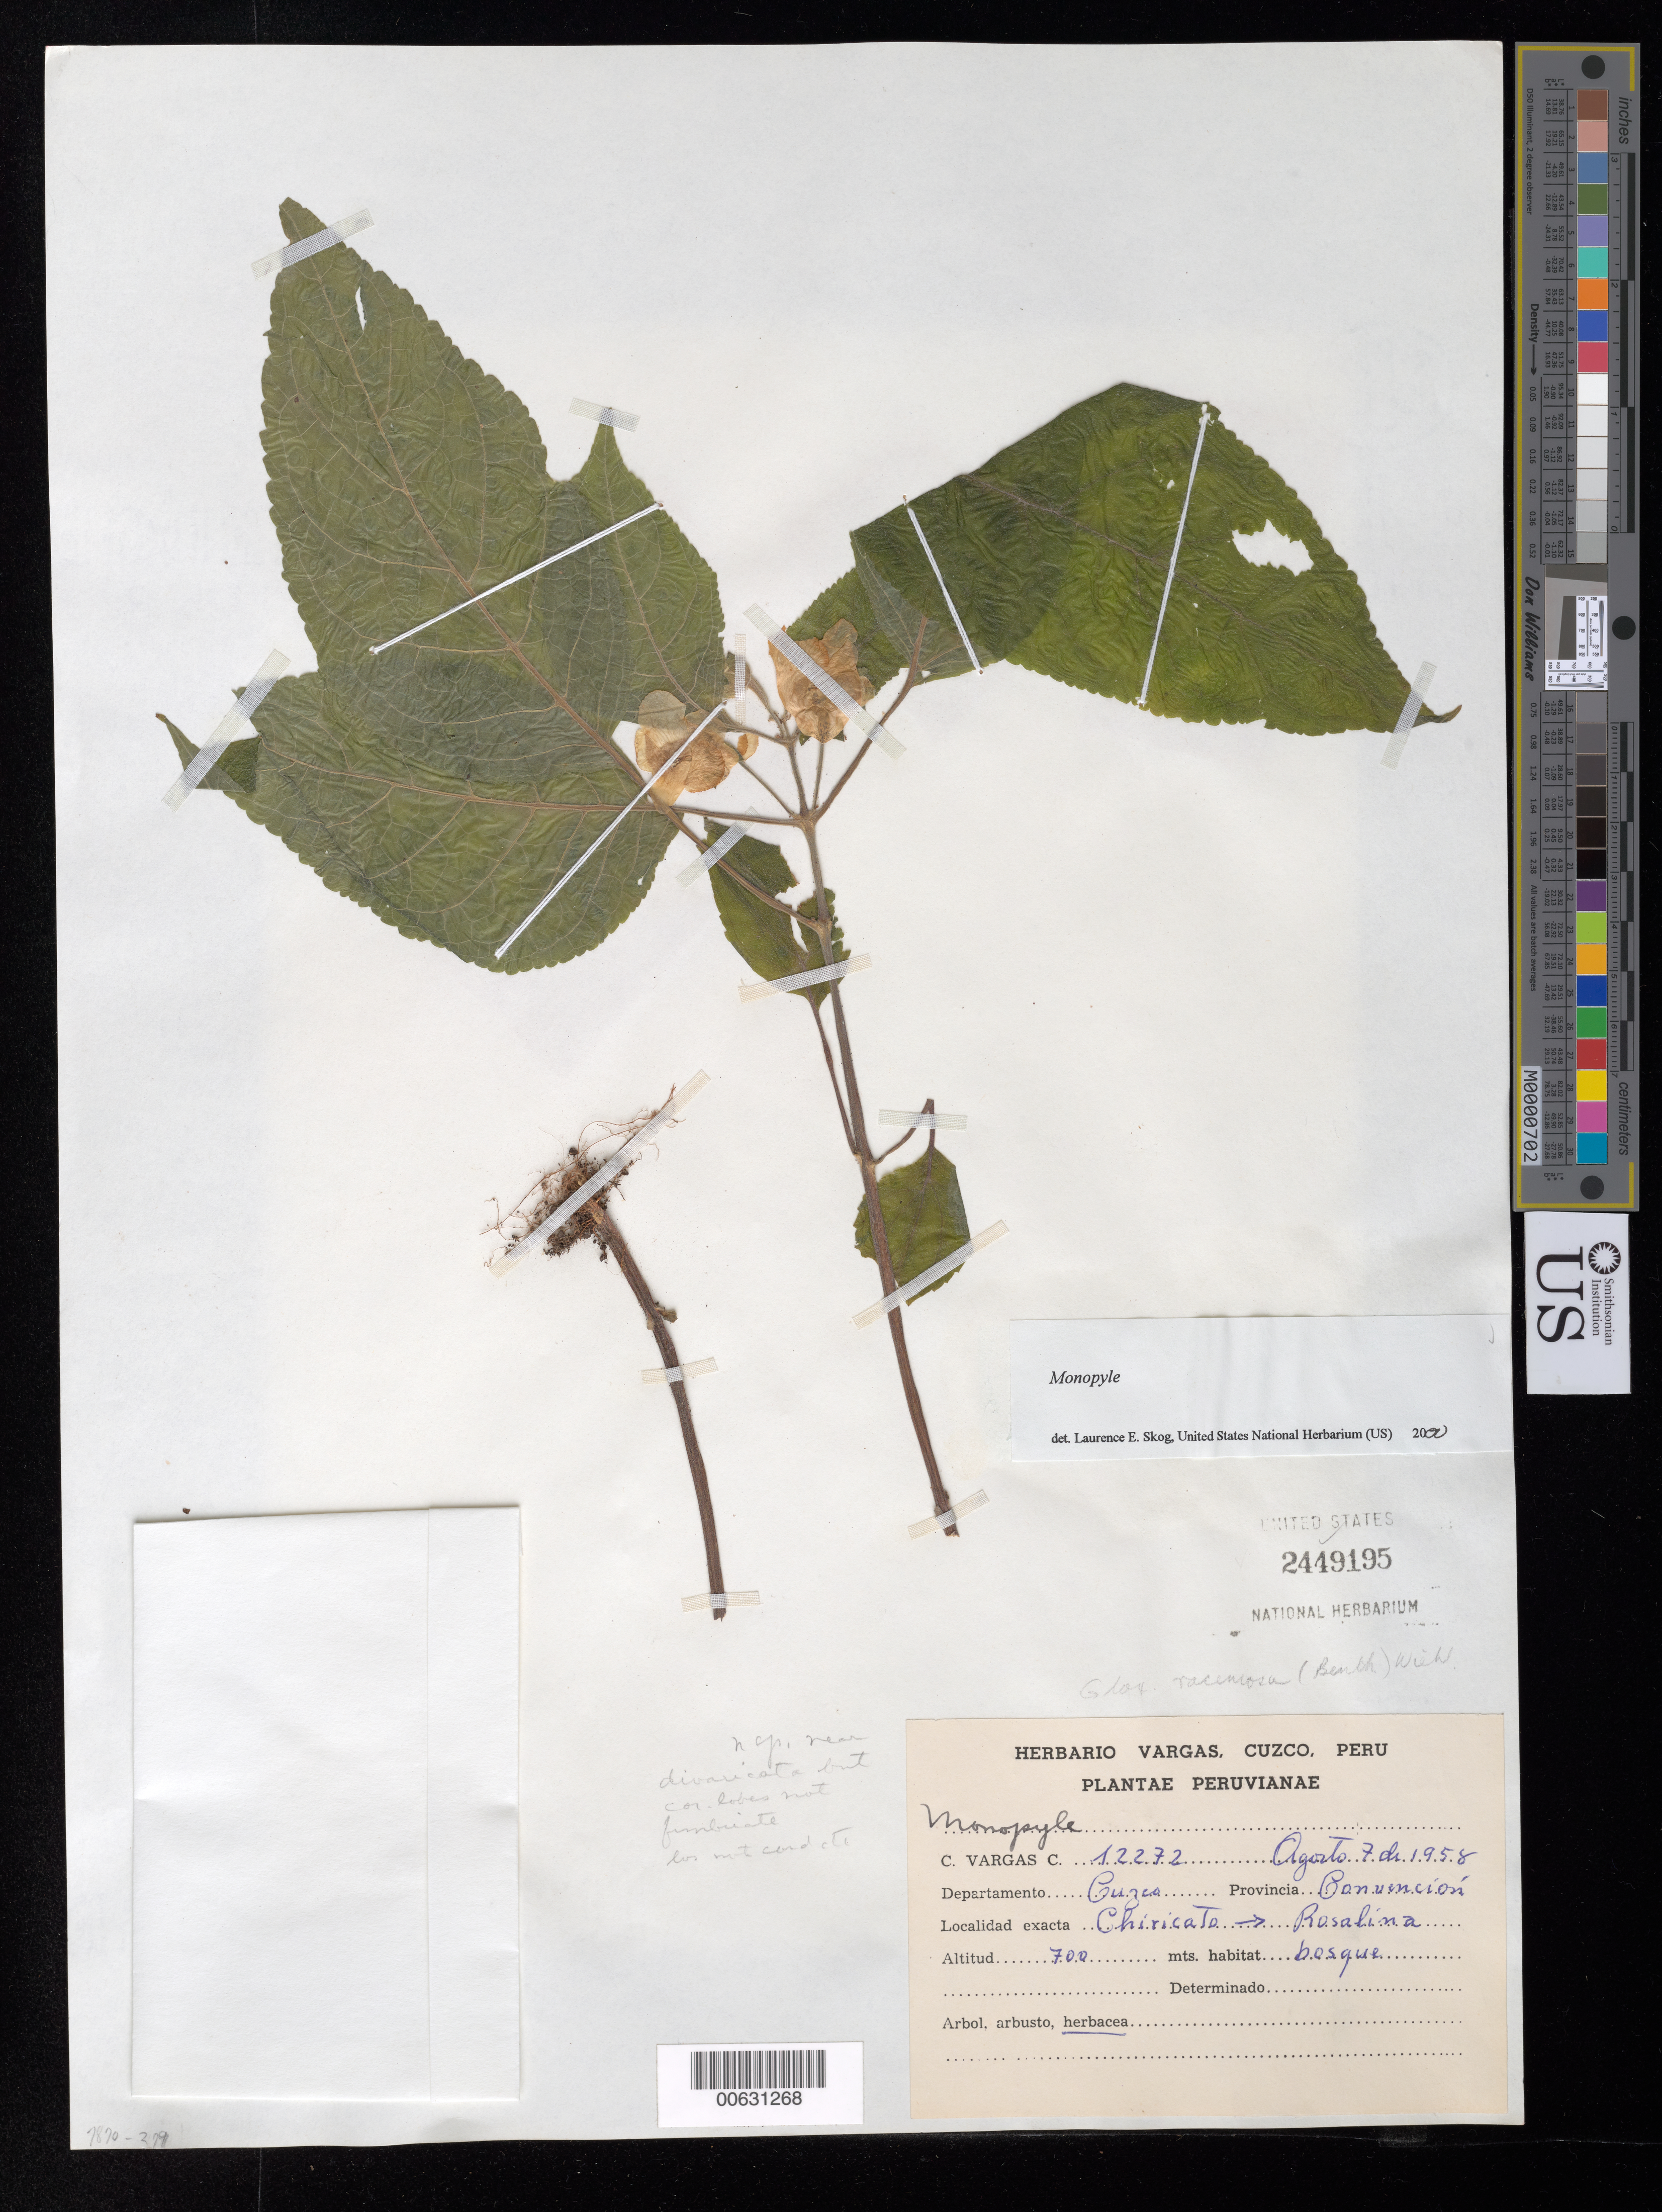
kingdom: Plantae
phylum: Tracheophyta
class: Magnoliopsida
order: Lamiales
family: Gesneriaceae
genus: Monopyle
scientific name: Monopyle sp.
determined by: Skog, Laurence E.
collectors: C. Vargas C.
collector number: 12272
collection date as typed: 07 Aug 1958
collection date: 1958-08-07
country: Peru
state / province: Cusco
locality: Prov. Convención, Chiricato --> Rosalina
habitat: Bosque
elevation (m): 700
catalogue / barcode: US 2449195